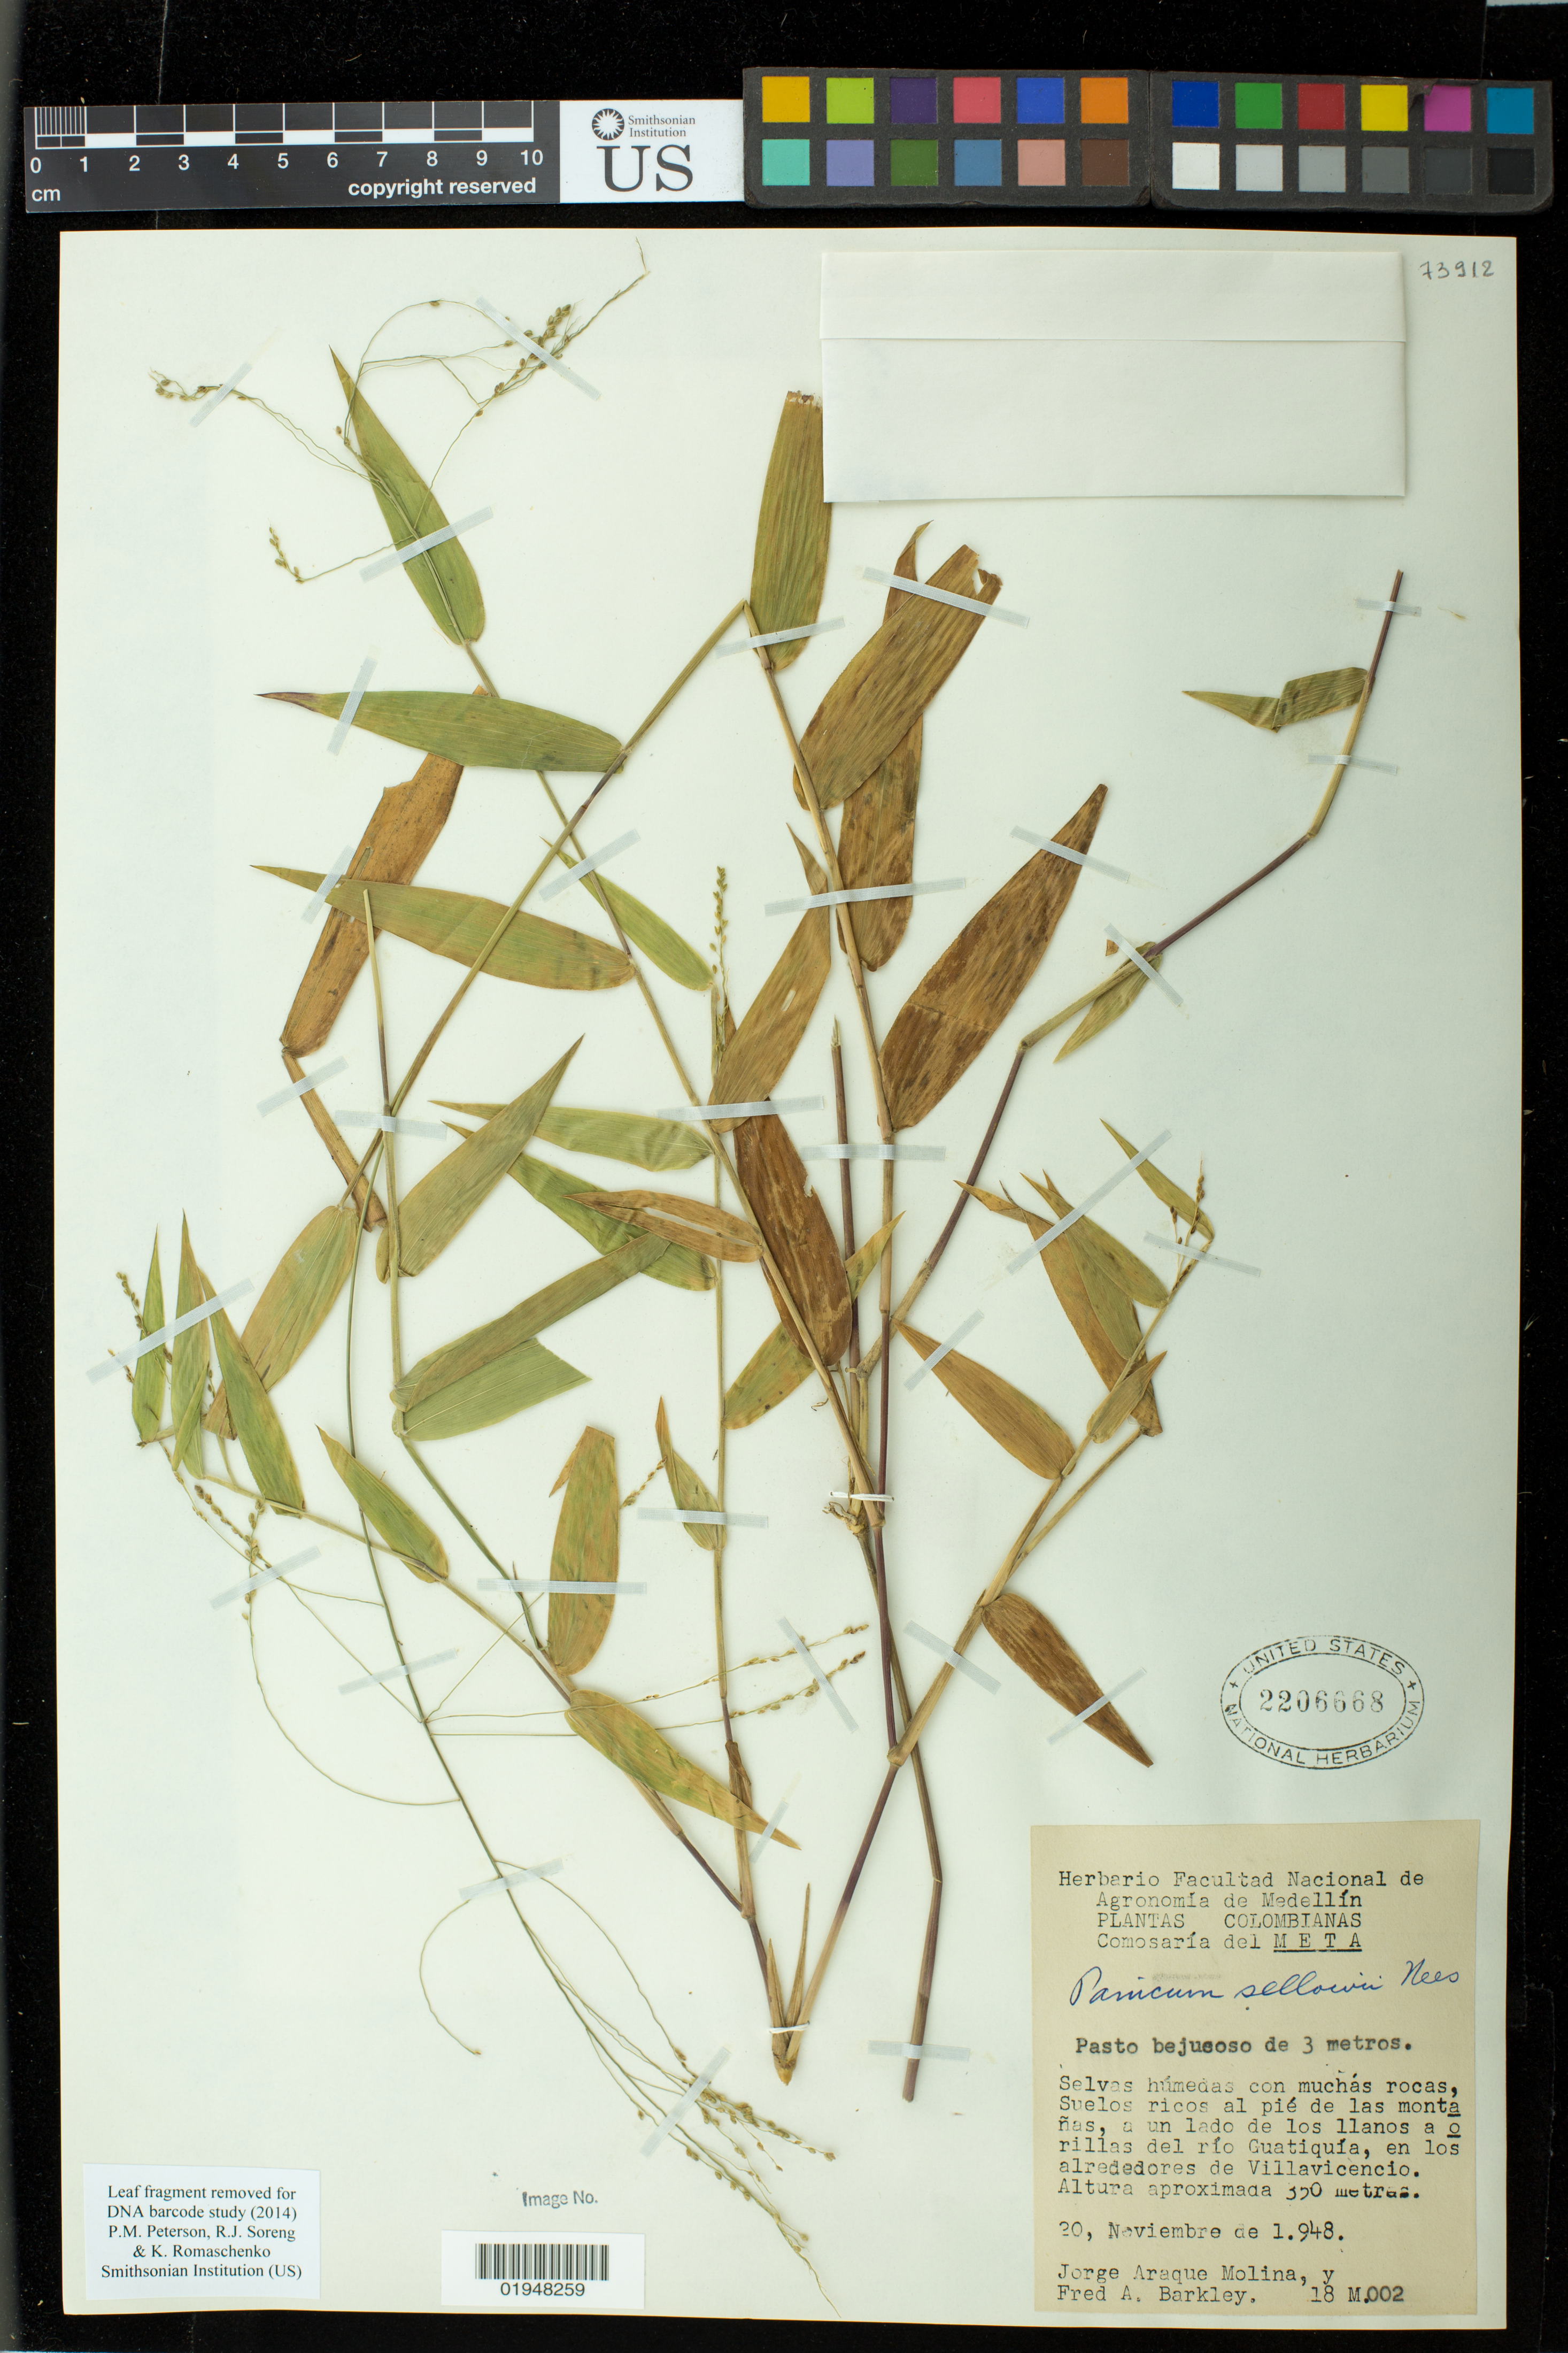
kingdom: Plantae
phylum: Tracheophyta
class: Liliopsida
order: Poales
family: Poaceae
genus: Panicum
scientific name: Panicum sellowii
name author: Nees in Mart.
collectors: J. A. Molina & F. A. Barkley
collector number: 18 M.002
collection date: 1948-11-20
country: Colombia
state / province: Meta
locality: at the foot of the mountains, on the side of the plains on the edge of Río Guatiquía, around Villavicencio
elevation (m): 350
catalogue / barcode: US 2206668